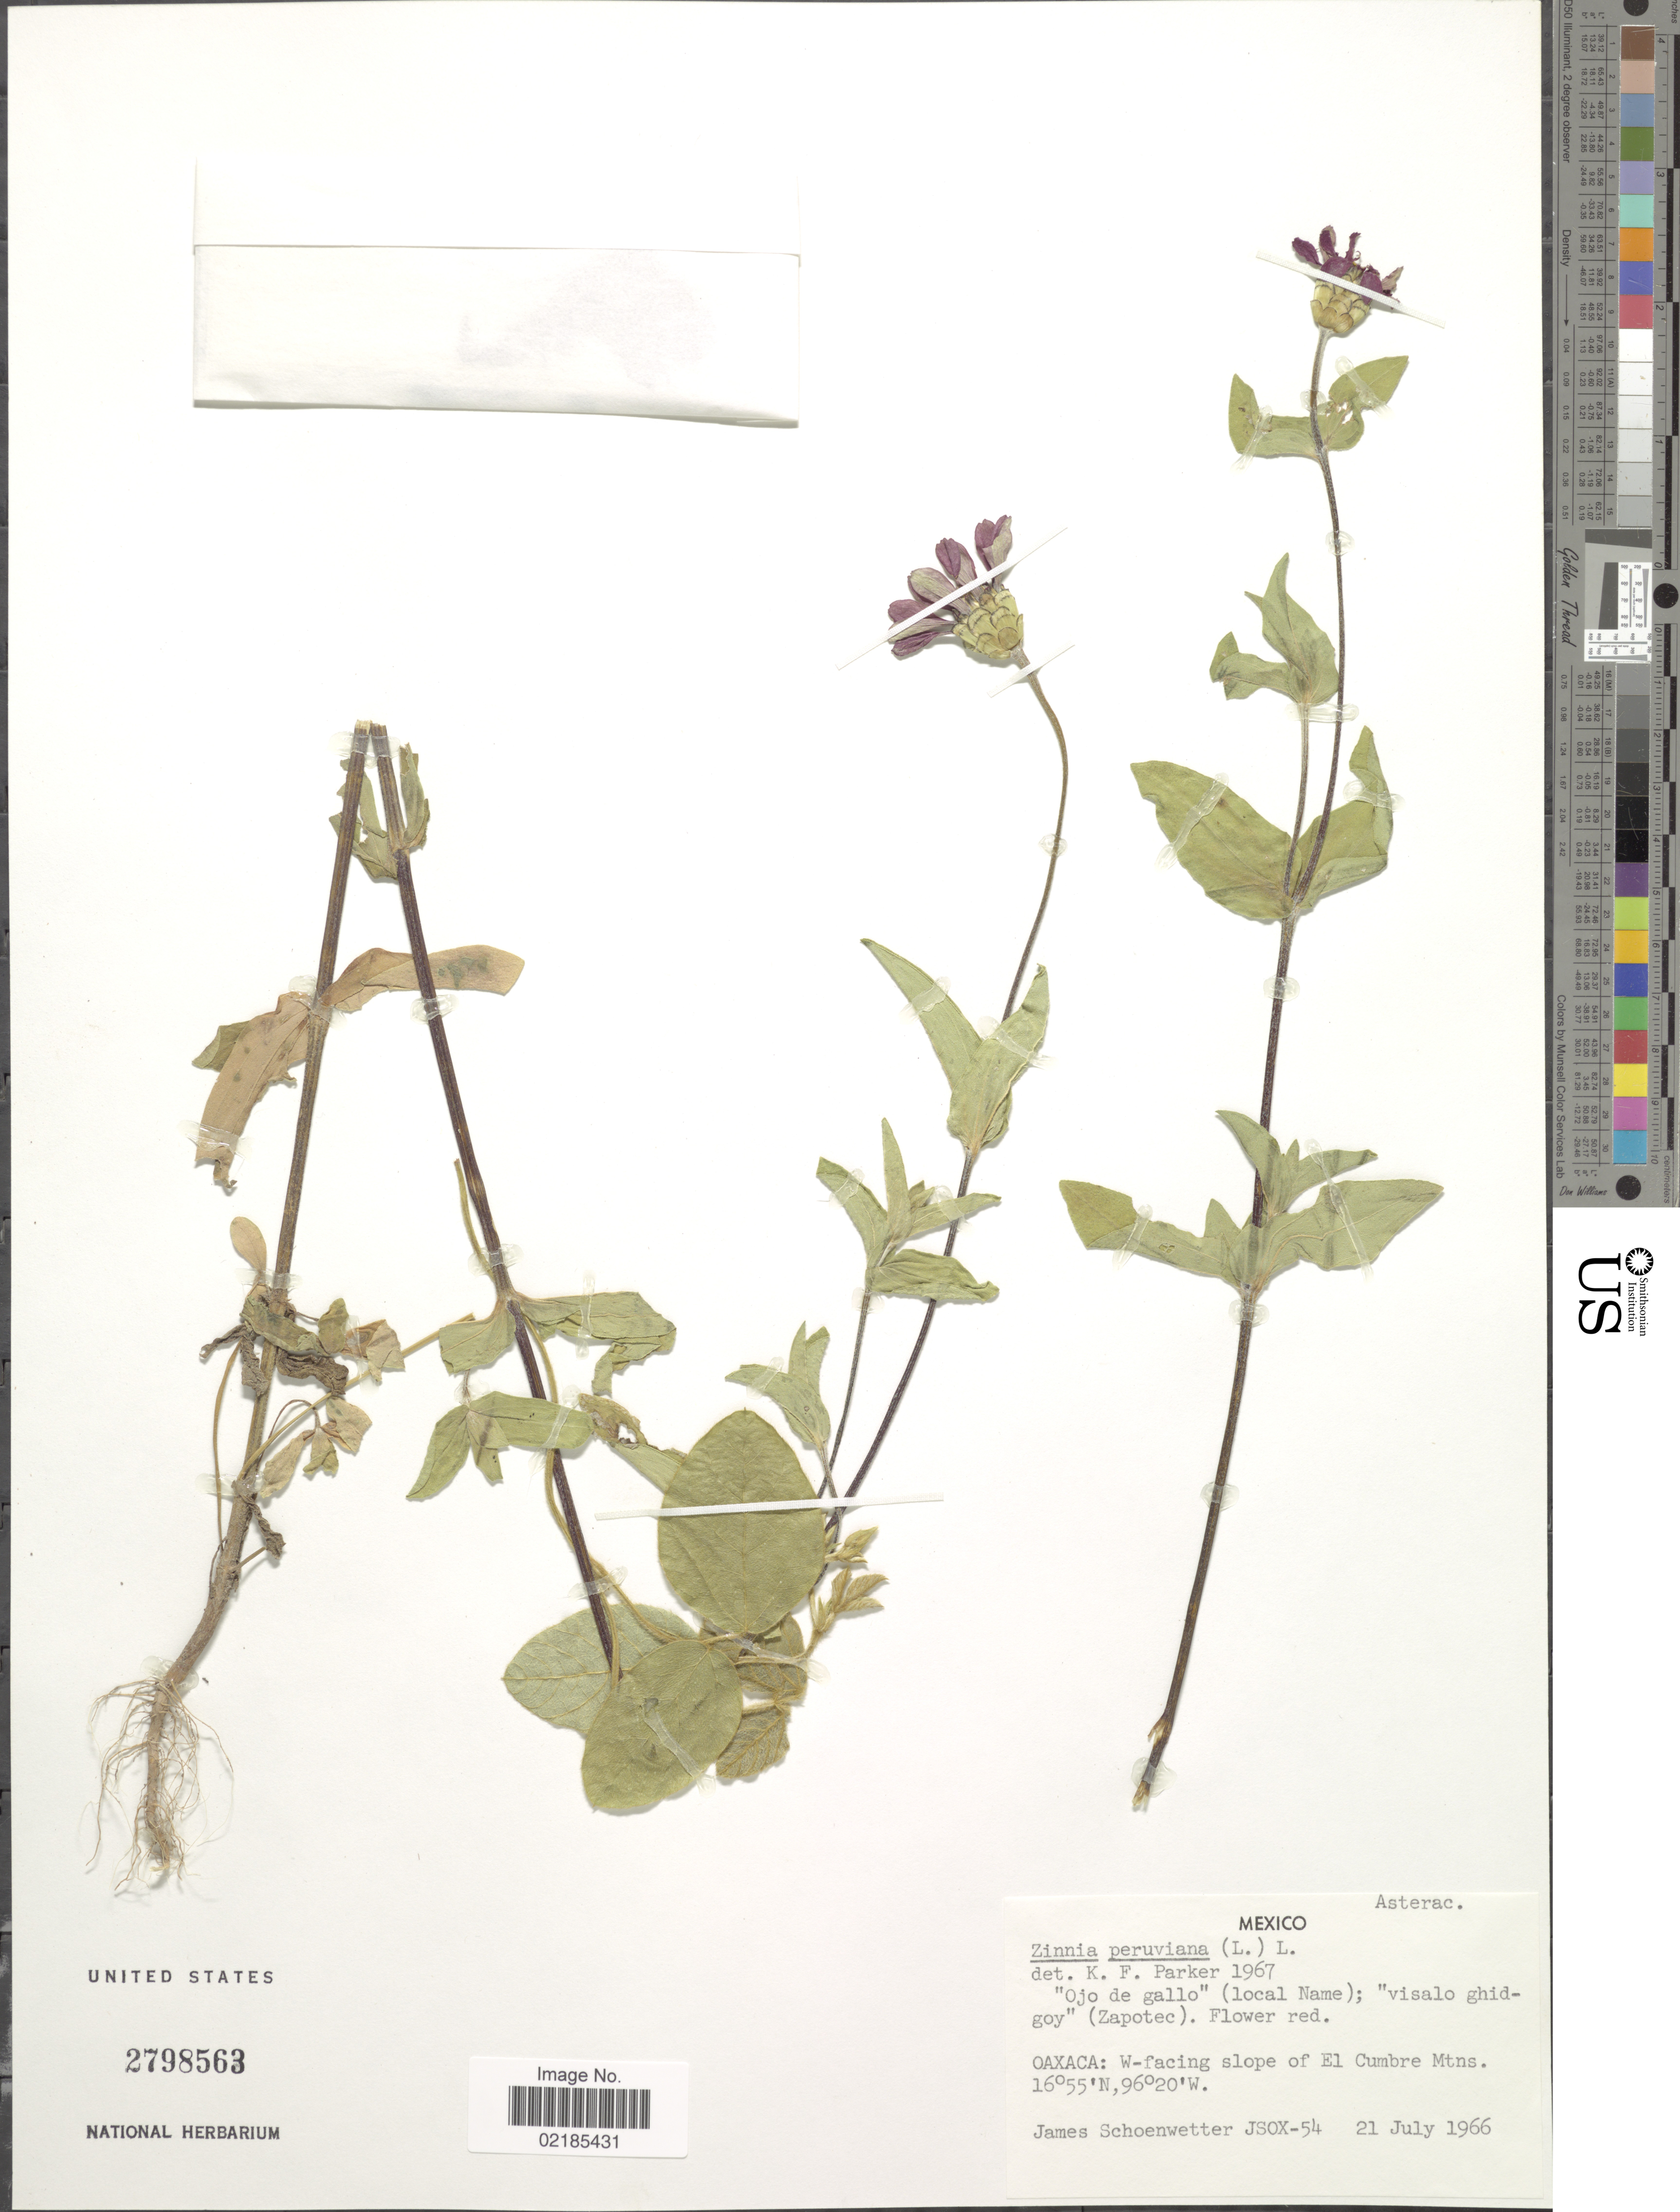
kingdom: Plantae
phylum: Tracheophyta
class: Magnoliopsida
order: Asterales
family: Asteraceae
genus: Zinnia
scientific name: Zinnia peruviana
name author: (L.) L.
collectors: J. Schoenwetter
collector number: JSOX-54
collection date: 1966-07-21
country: Mexico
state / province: Oaxaca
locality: W. facng slope of El Cumbre Mtns.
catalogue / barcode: US 2798563